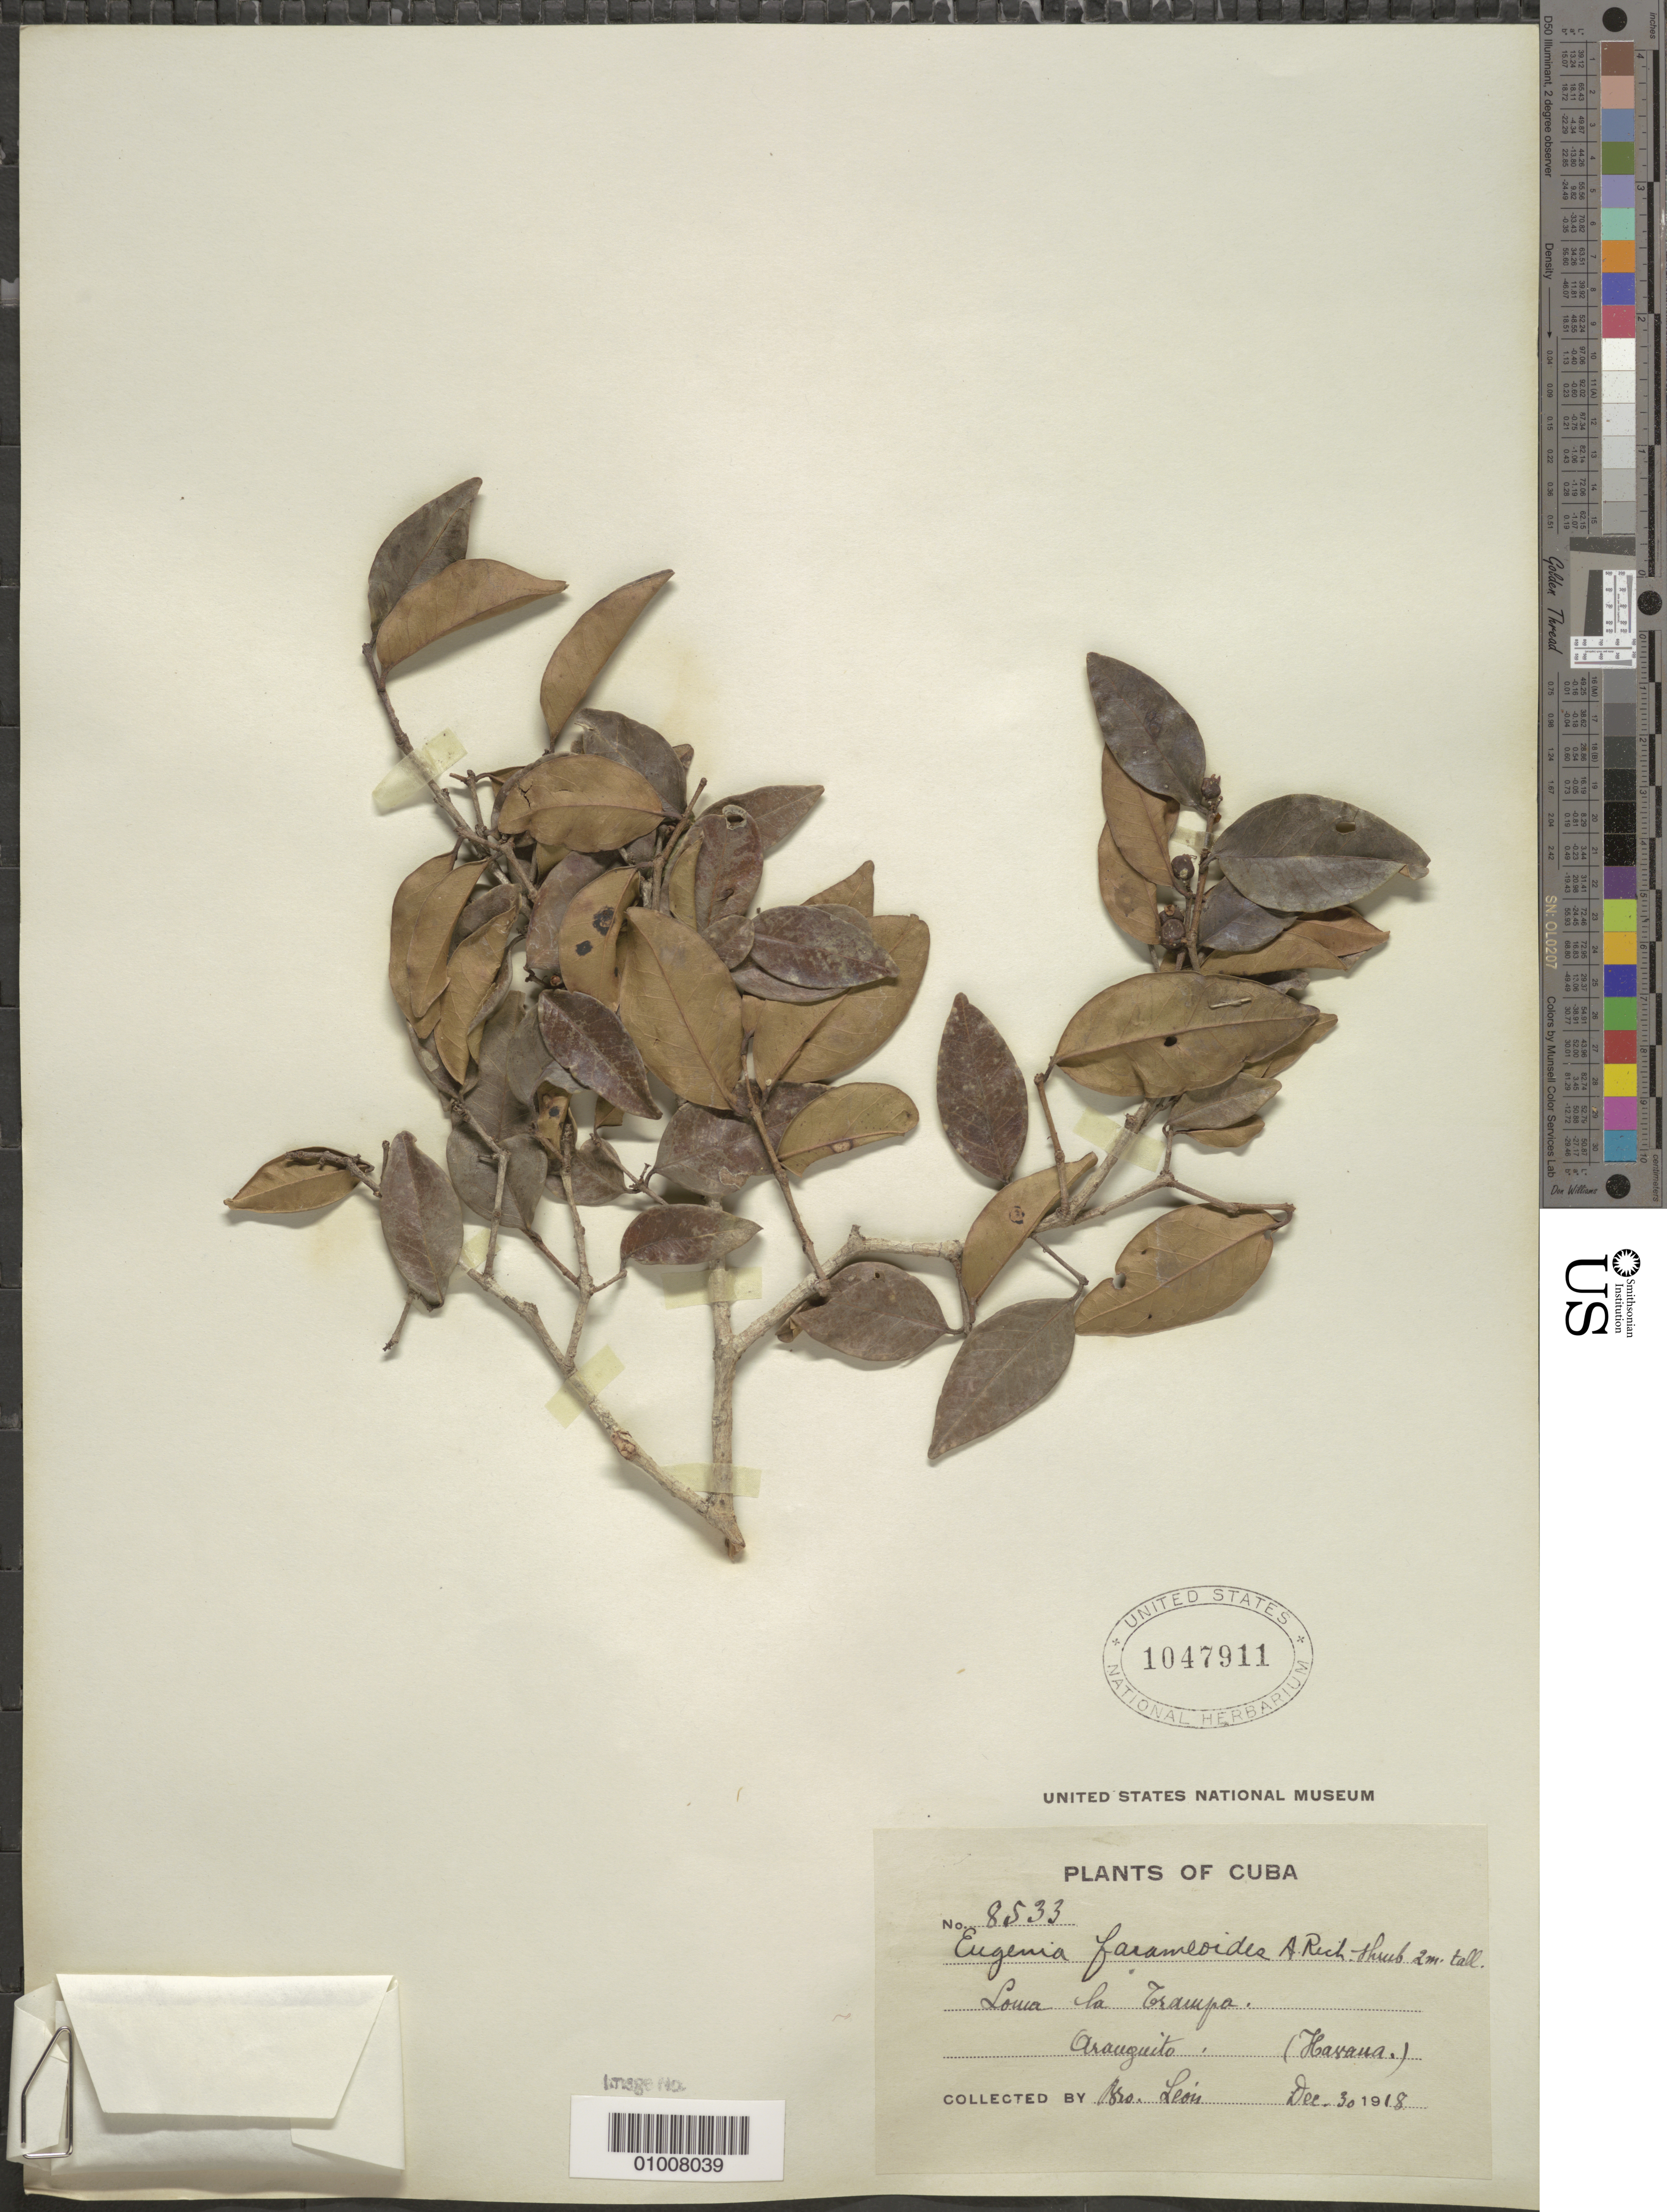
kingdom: Plantae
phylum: Tracheophyta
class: Magnoliopsida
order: Myrtales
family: Myrtaceae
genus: Eugenia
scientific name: Eugenia farameoides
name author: A. Rich.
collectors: Bro. León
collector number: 8533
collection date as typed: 30 Dec 1918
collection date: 1918-12-30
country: Cuba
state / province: La Habana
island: Cuba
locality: Arauquita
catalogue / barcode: US 1047911